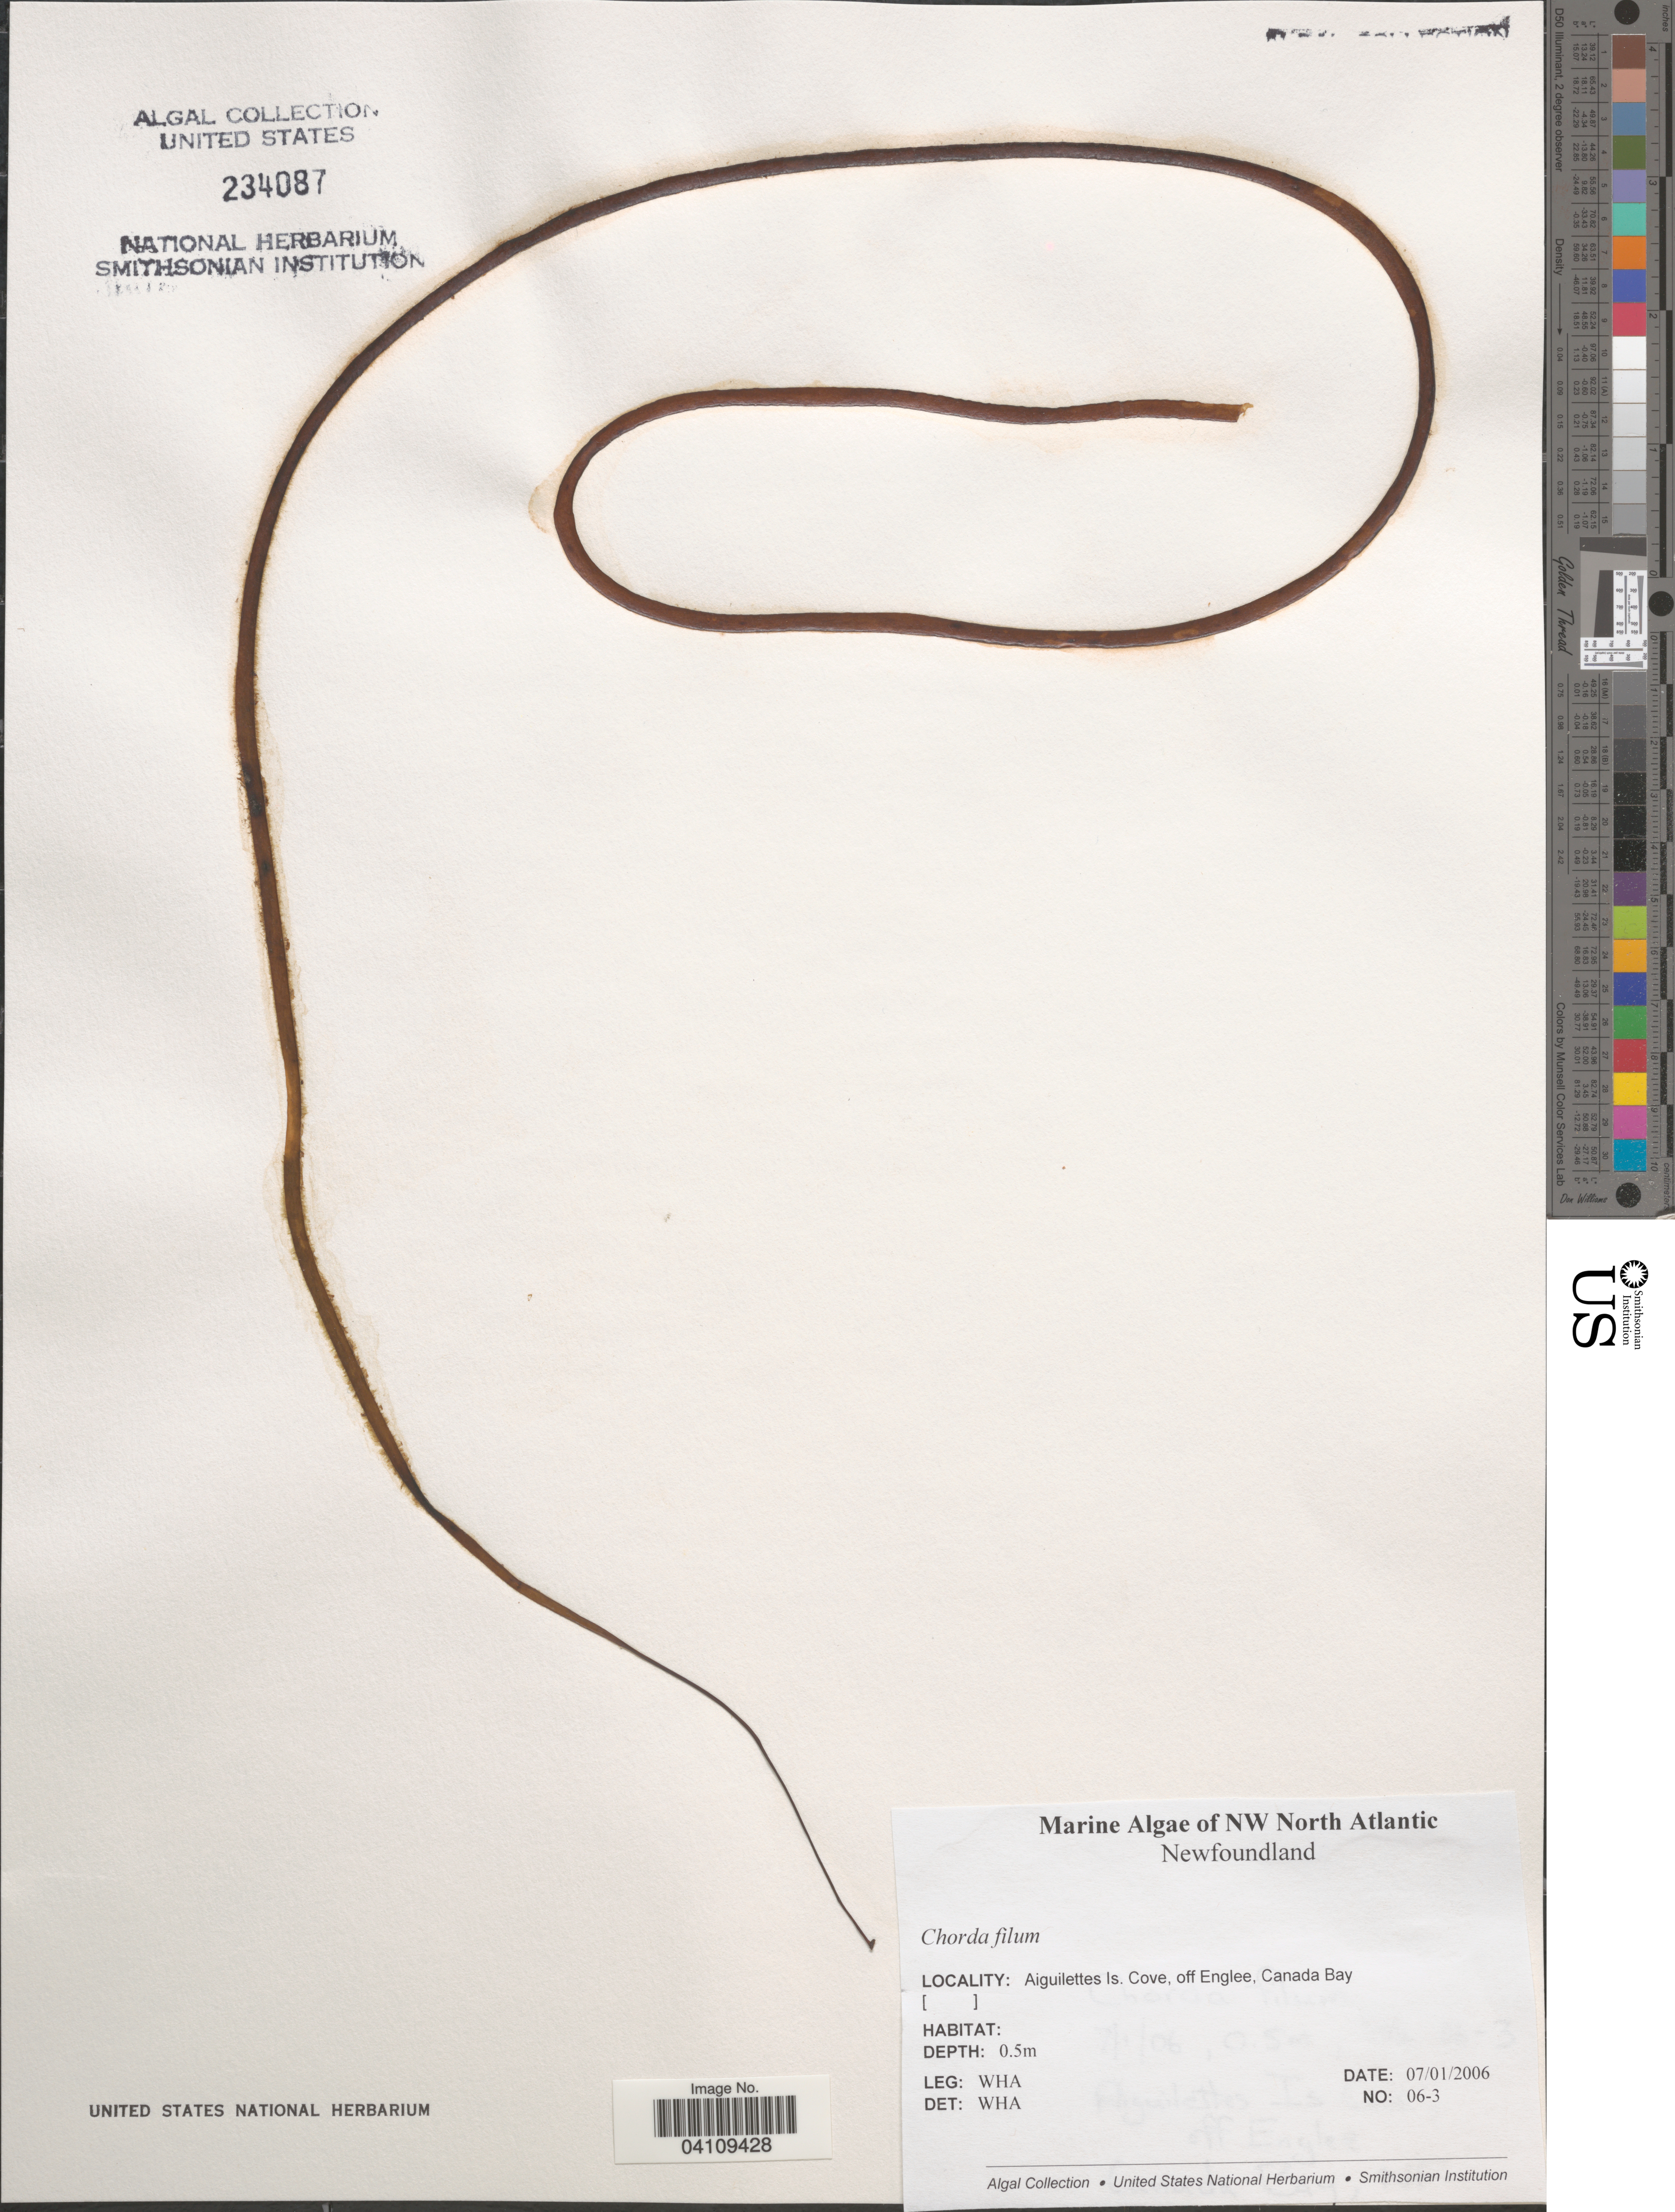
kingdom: Chromista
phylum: Ochrophyta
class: Phaeophyceae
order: Laminariales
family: Chordaceae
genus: Chorda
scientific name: Chorda filum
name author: (L.) Stackh.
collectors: W. H. Adey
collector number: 06-3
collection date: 2006-01-07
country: Canada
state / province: Nova Scotia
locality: NW North Atlantic.Aiguilettes Is. Cove, off Englee, Canada Bay.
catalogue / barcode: US 234087